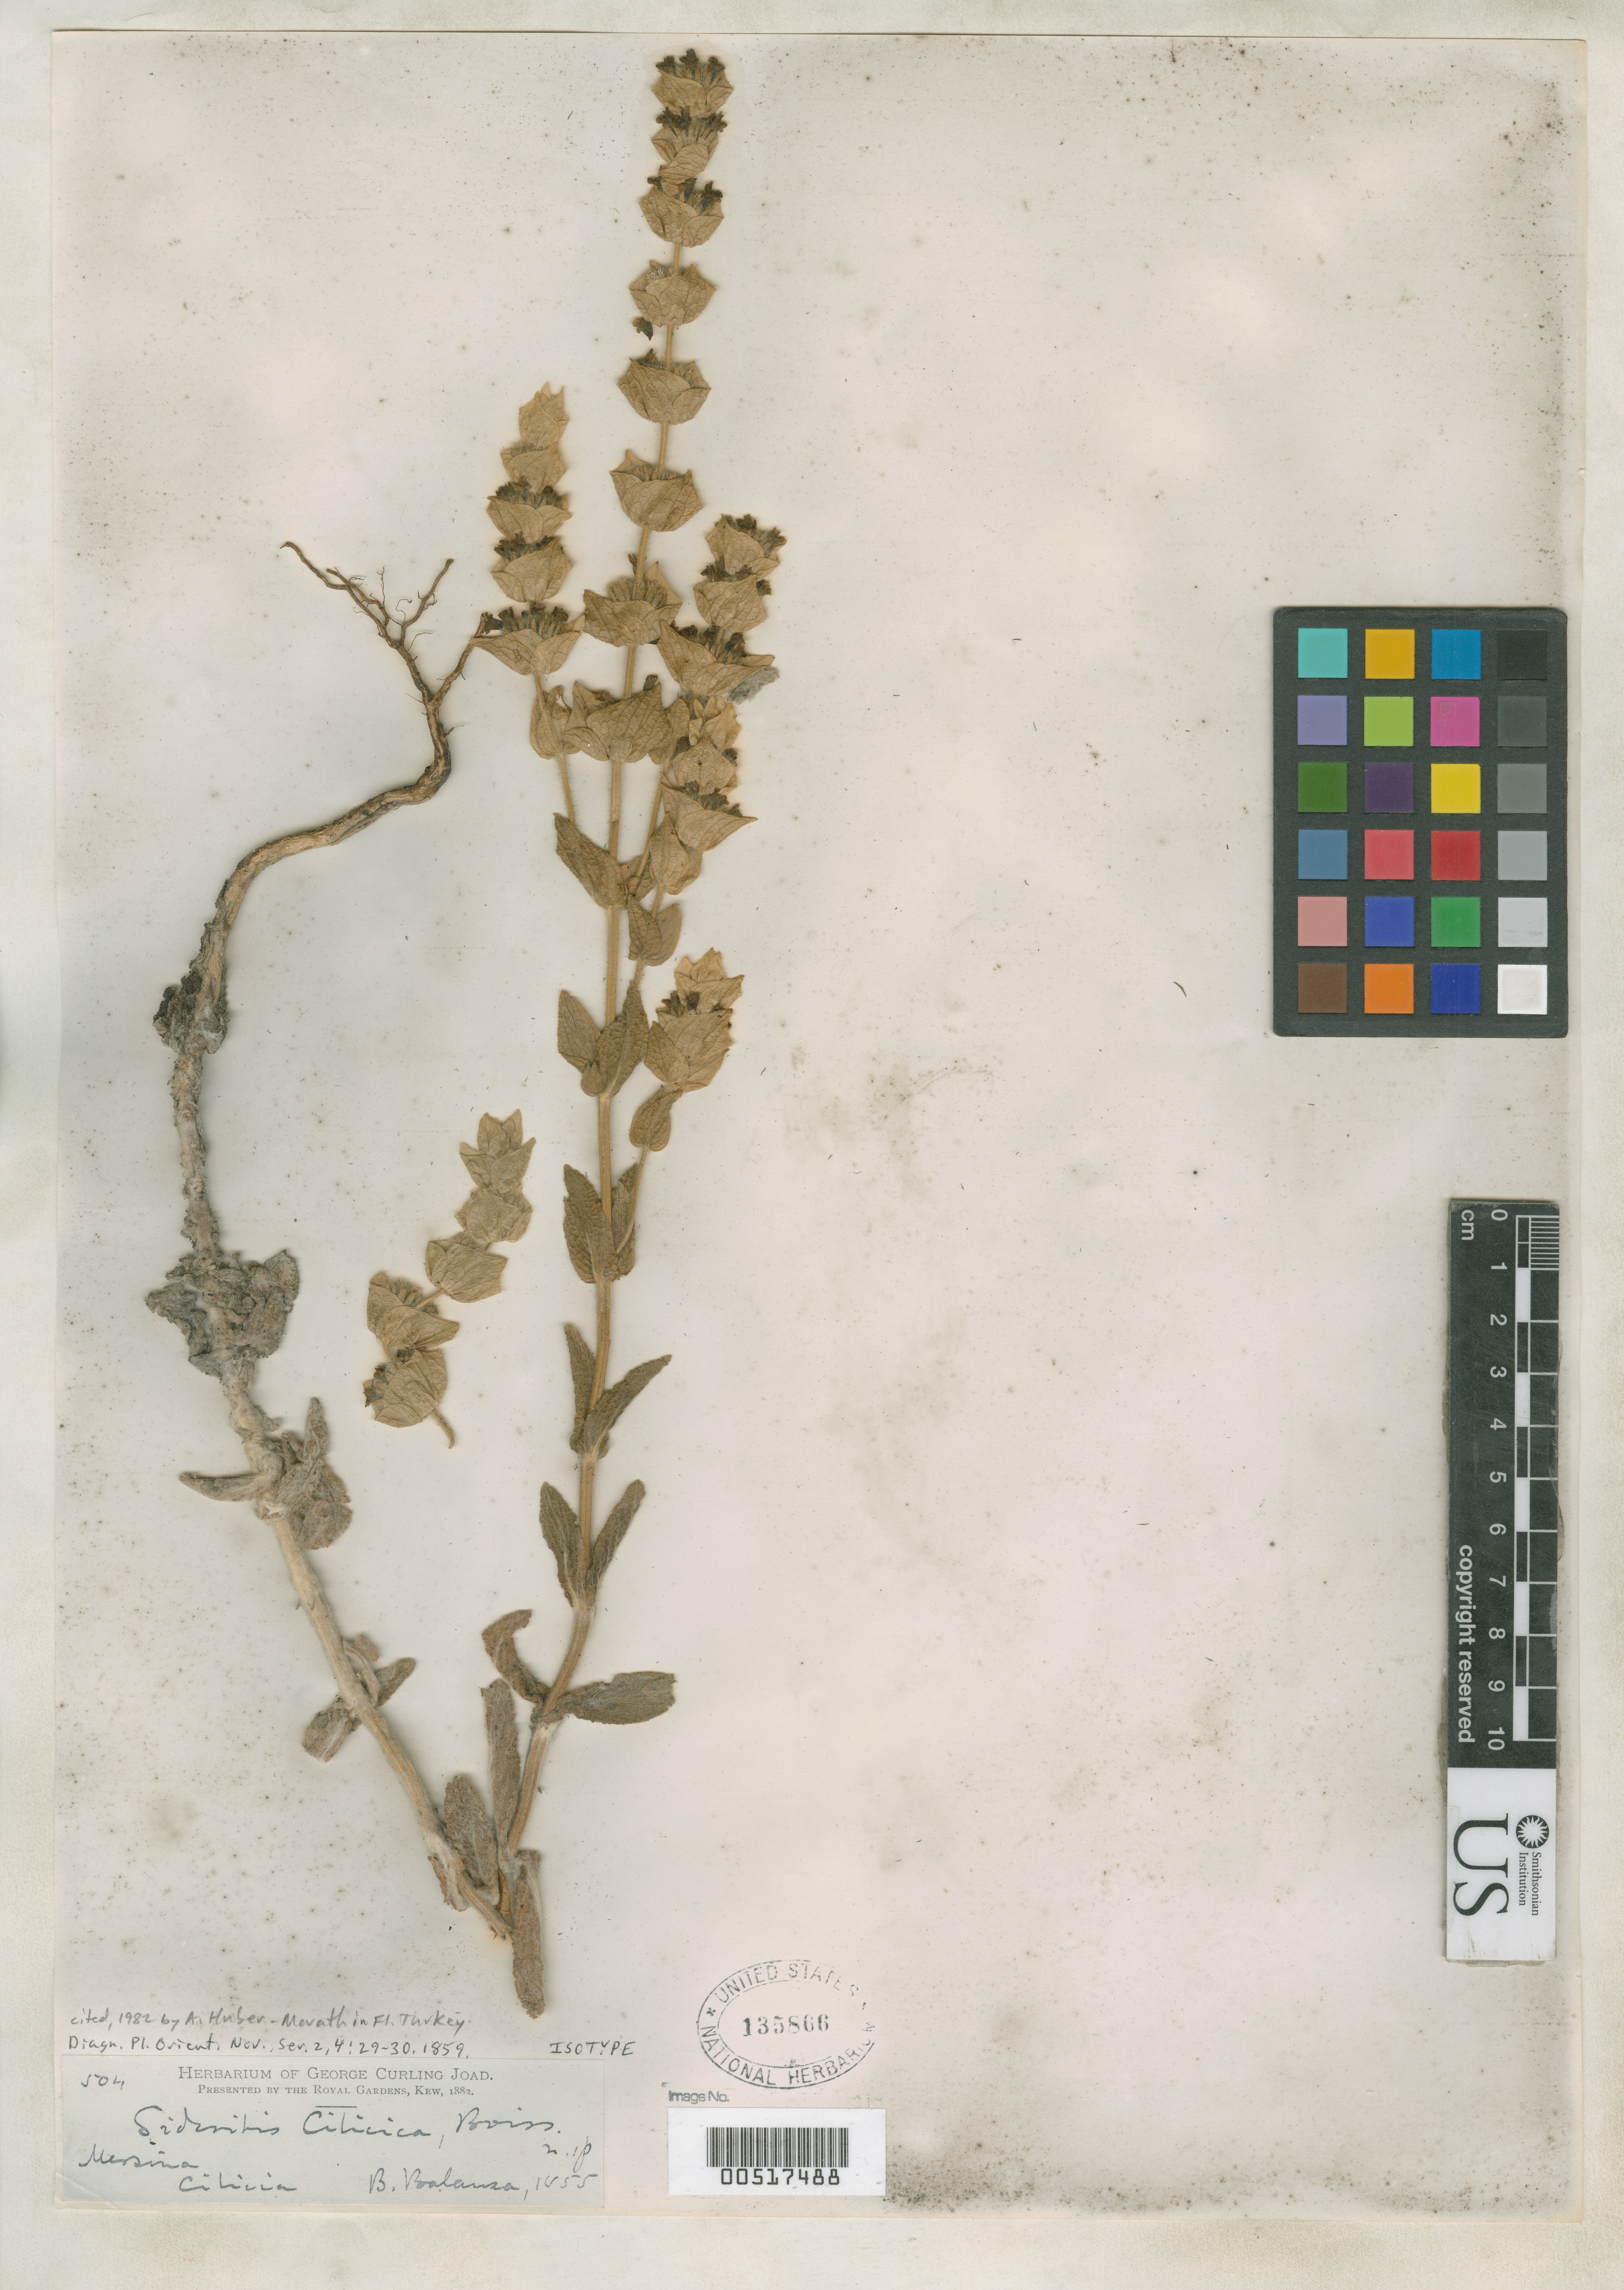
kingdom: Plantae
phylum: Tracheophyta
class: Magnoliopsida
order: Lamiales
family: Lamiaceae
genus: Sideritis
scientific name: Sideritis cilicia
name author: Boiss.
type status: Isotype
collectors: B. Balansa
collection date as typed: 1855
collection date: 1855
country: Turkey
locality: Mersina, Cilicia.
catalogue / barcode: US 135866